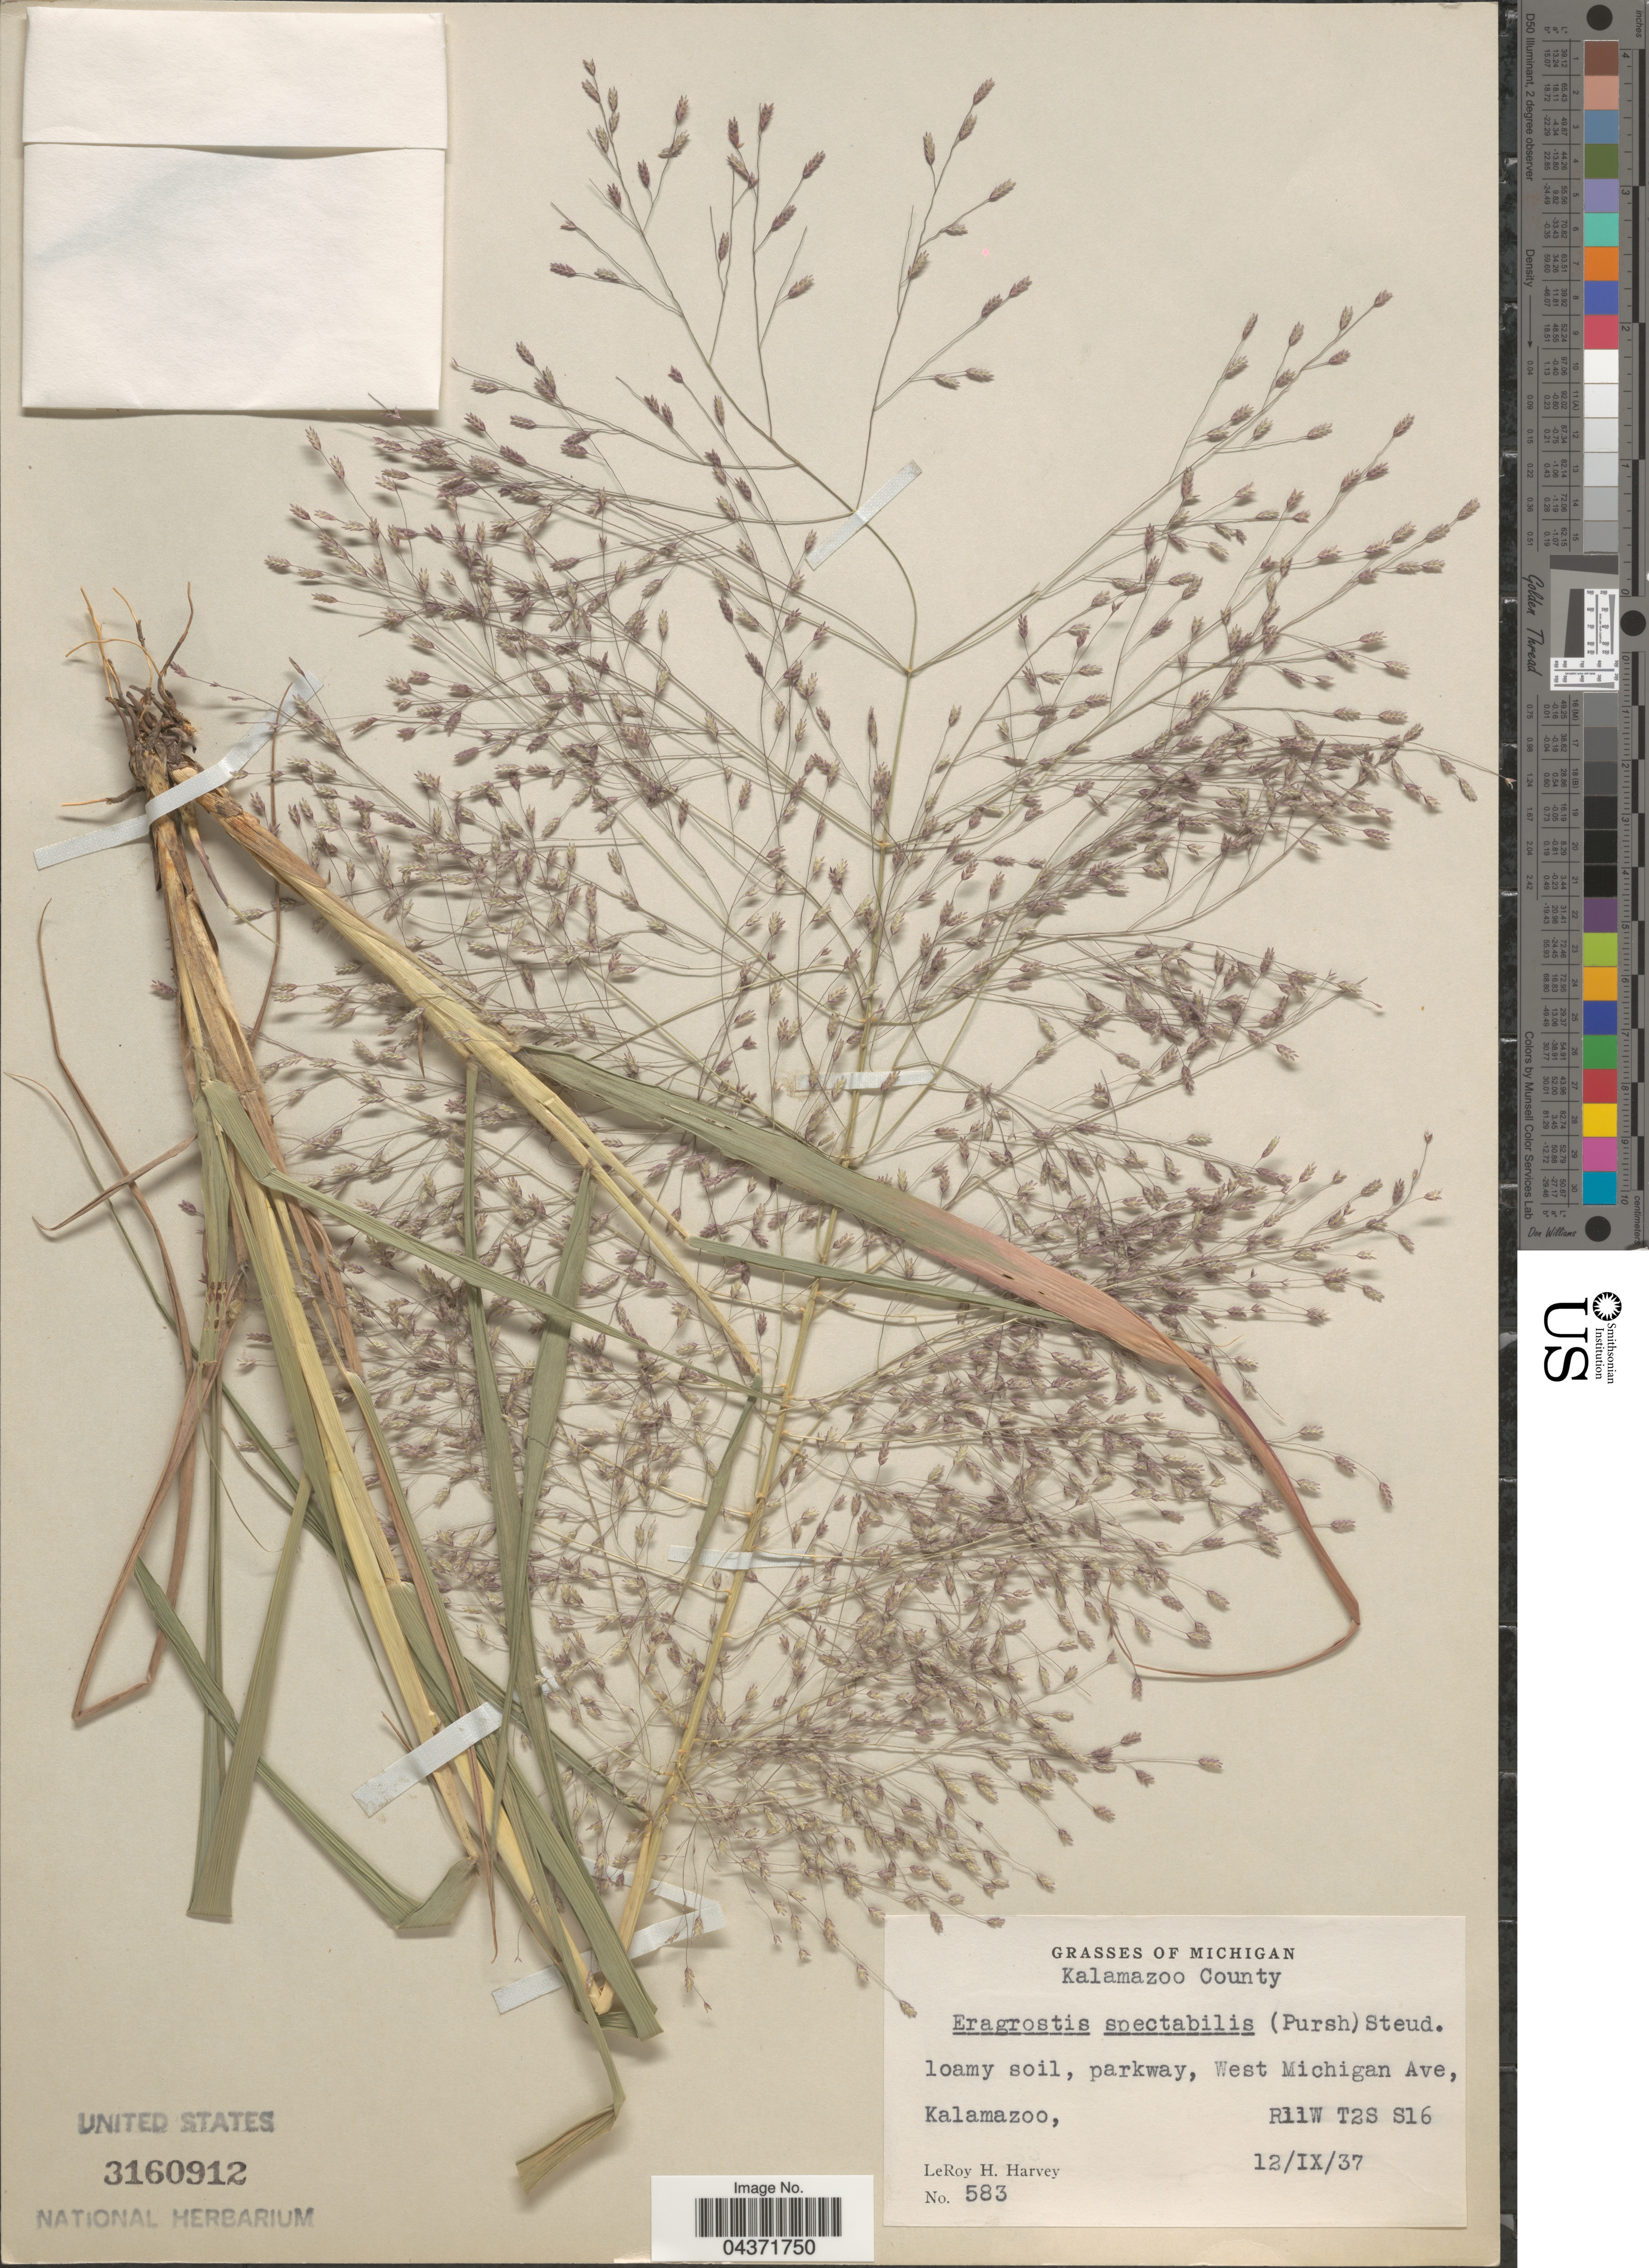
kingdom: Plantae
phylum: Tracheophyta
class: Liliopsida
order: Poales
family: Poaceae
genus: Eragrostis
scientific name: Eragrostis spectabilis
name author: (Pursh) Steud.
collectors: L. H. Harvey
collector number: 583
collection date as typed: Transcribed d/m/y: 12/9/37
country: United States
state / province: Michigan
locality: Kalamazoo County. West Michigan Ave, Kalamazoo, R11W T2S S16.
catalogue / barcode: US 3160912